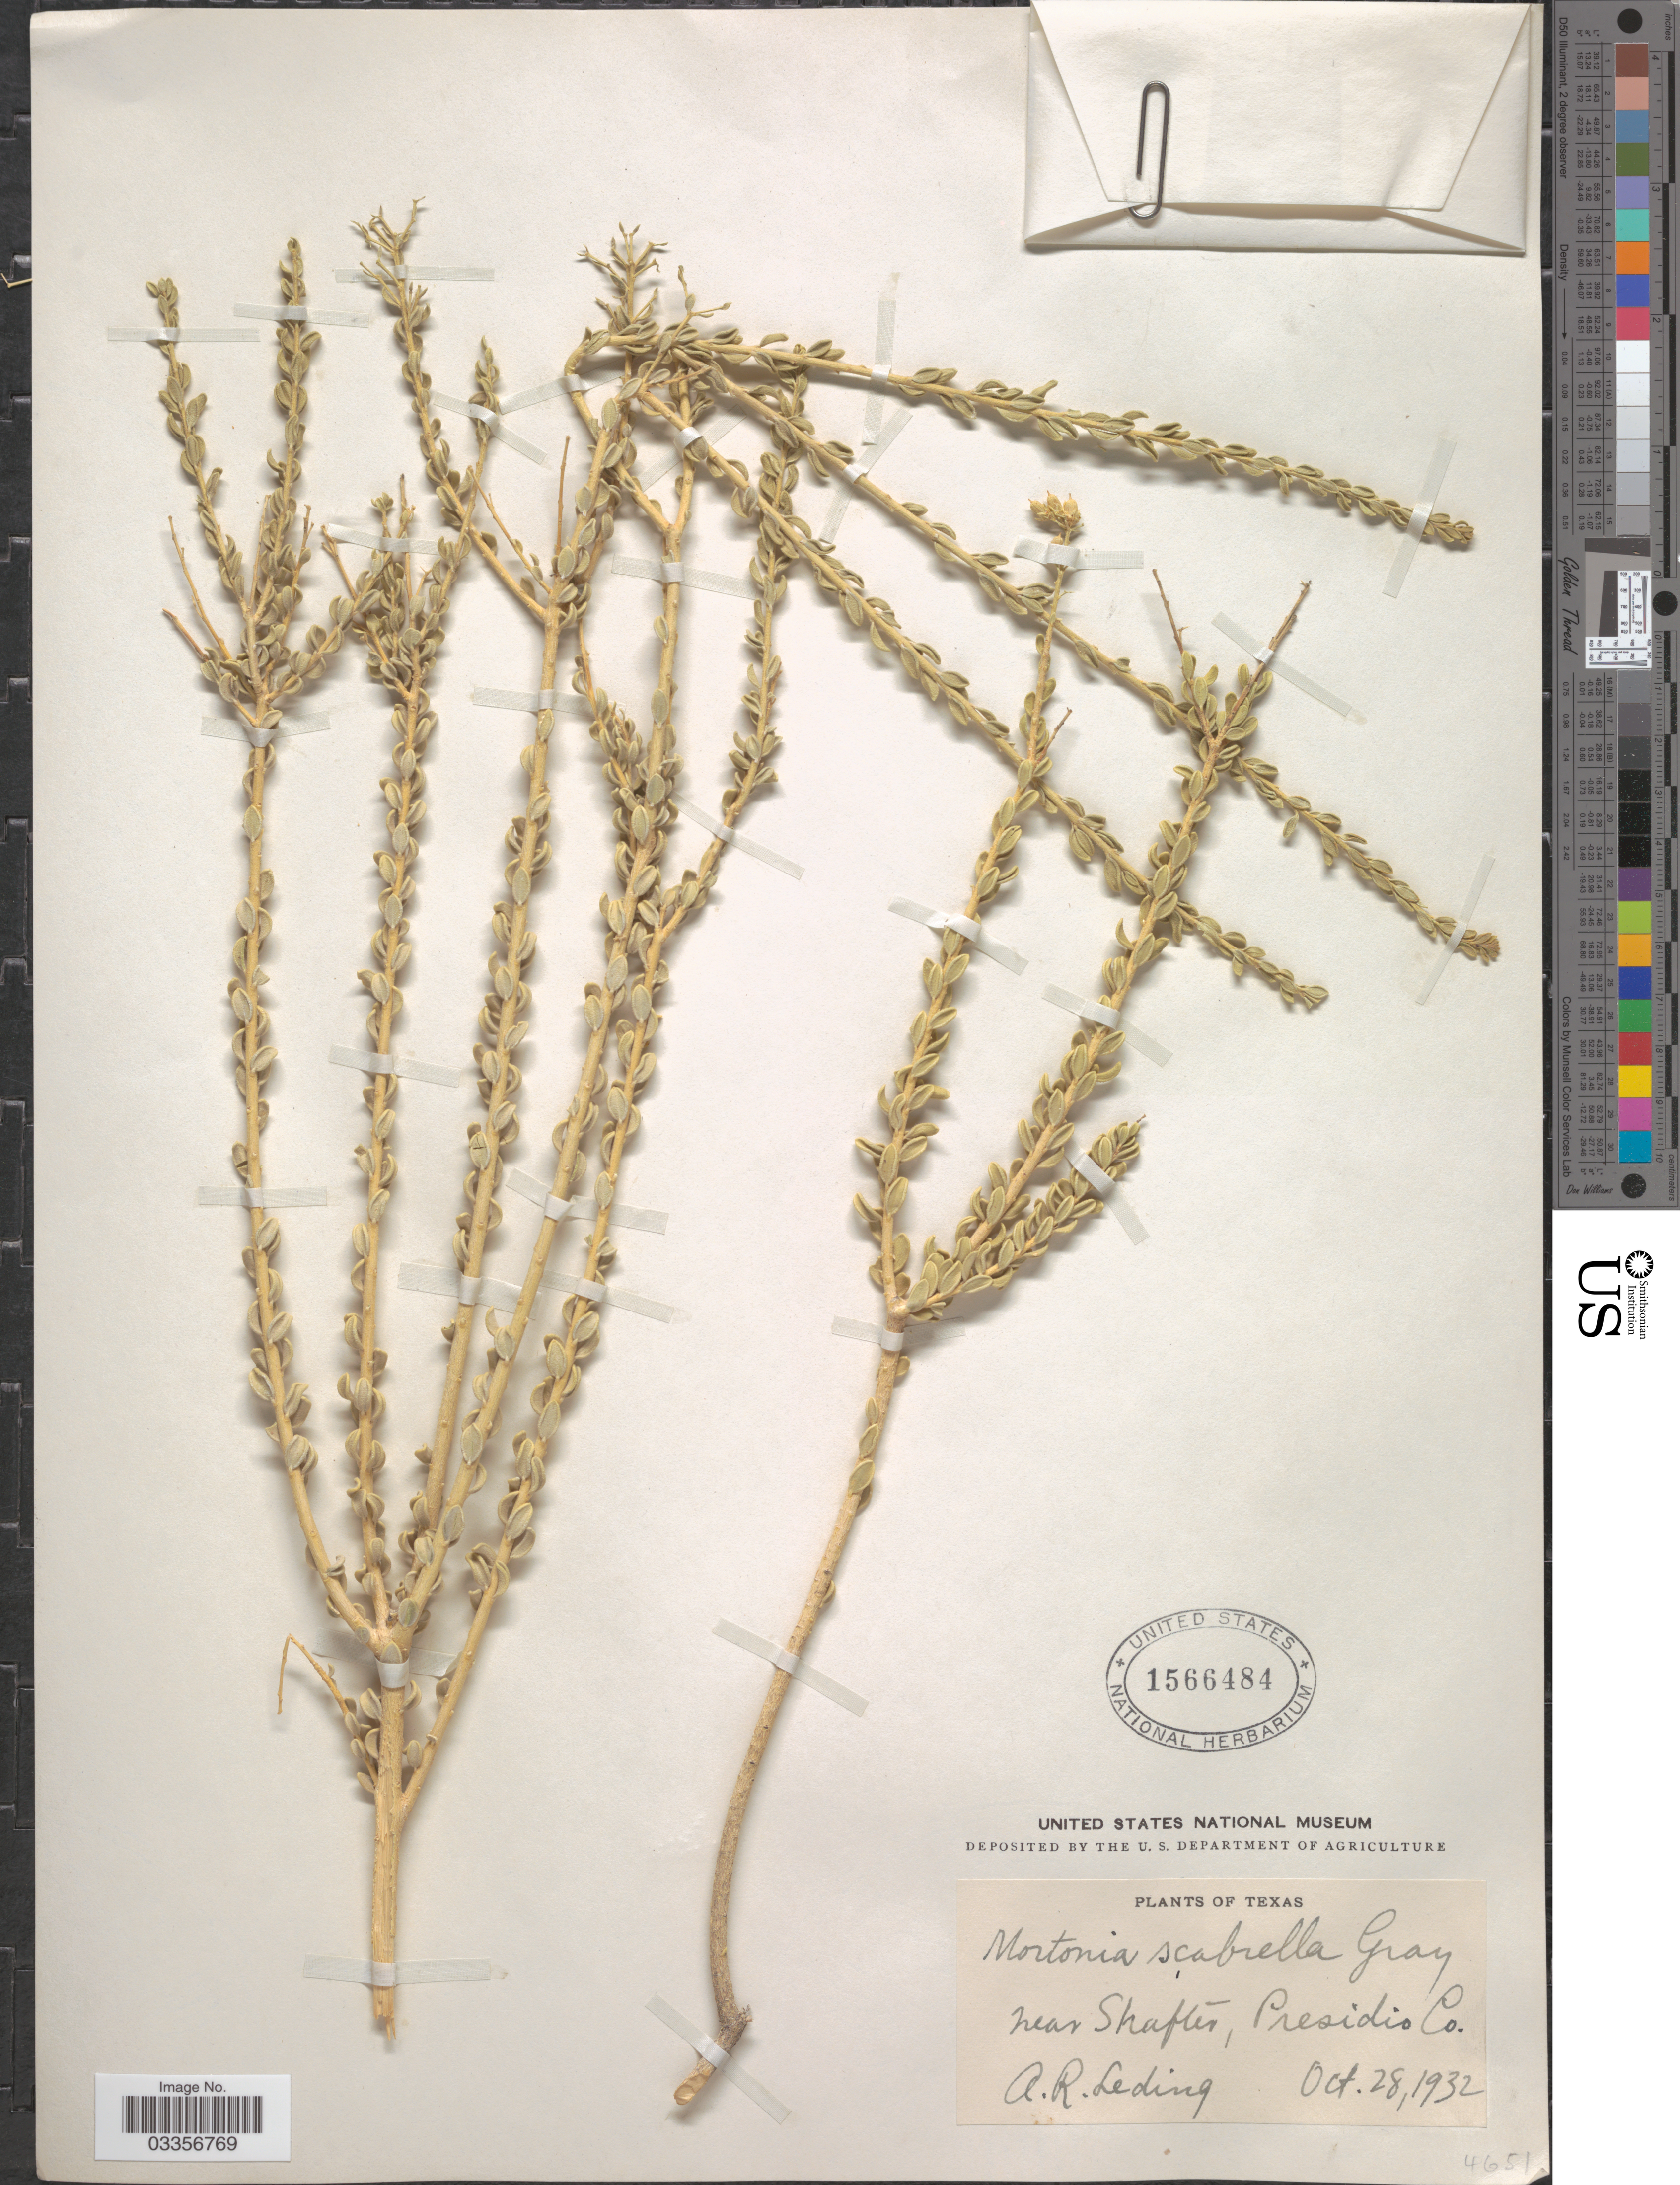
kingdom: Plantae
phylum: Tracheophyta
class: Magnoliopsida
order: Celastrales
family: Celastraceae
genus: Mortonia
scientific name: Mortonia scabrella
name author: A. Gray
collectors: A. Leding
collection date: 1932-10-28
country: United States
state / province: Texas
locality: Near Shafter, Presidio Co.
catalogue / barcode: US 1566484